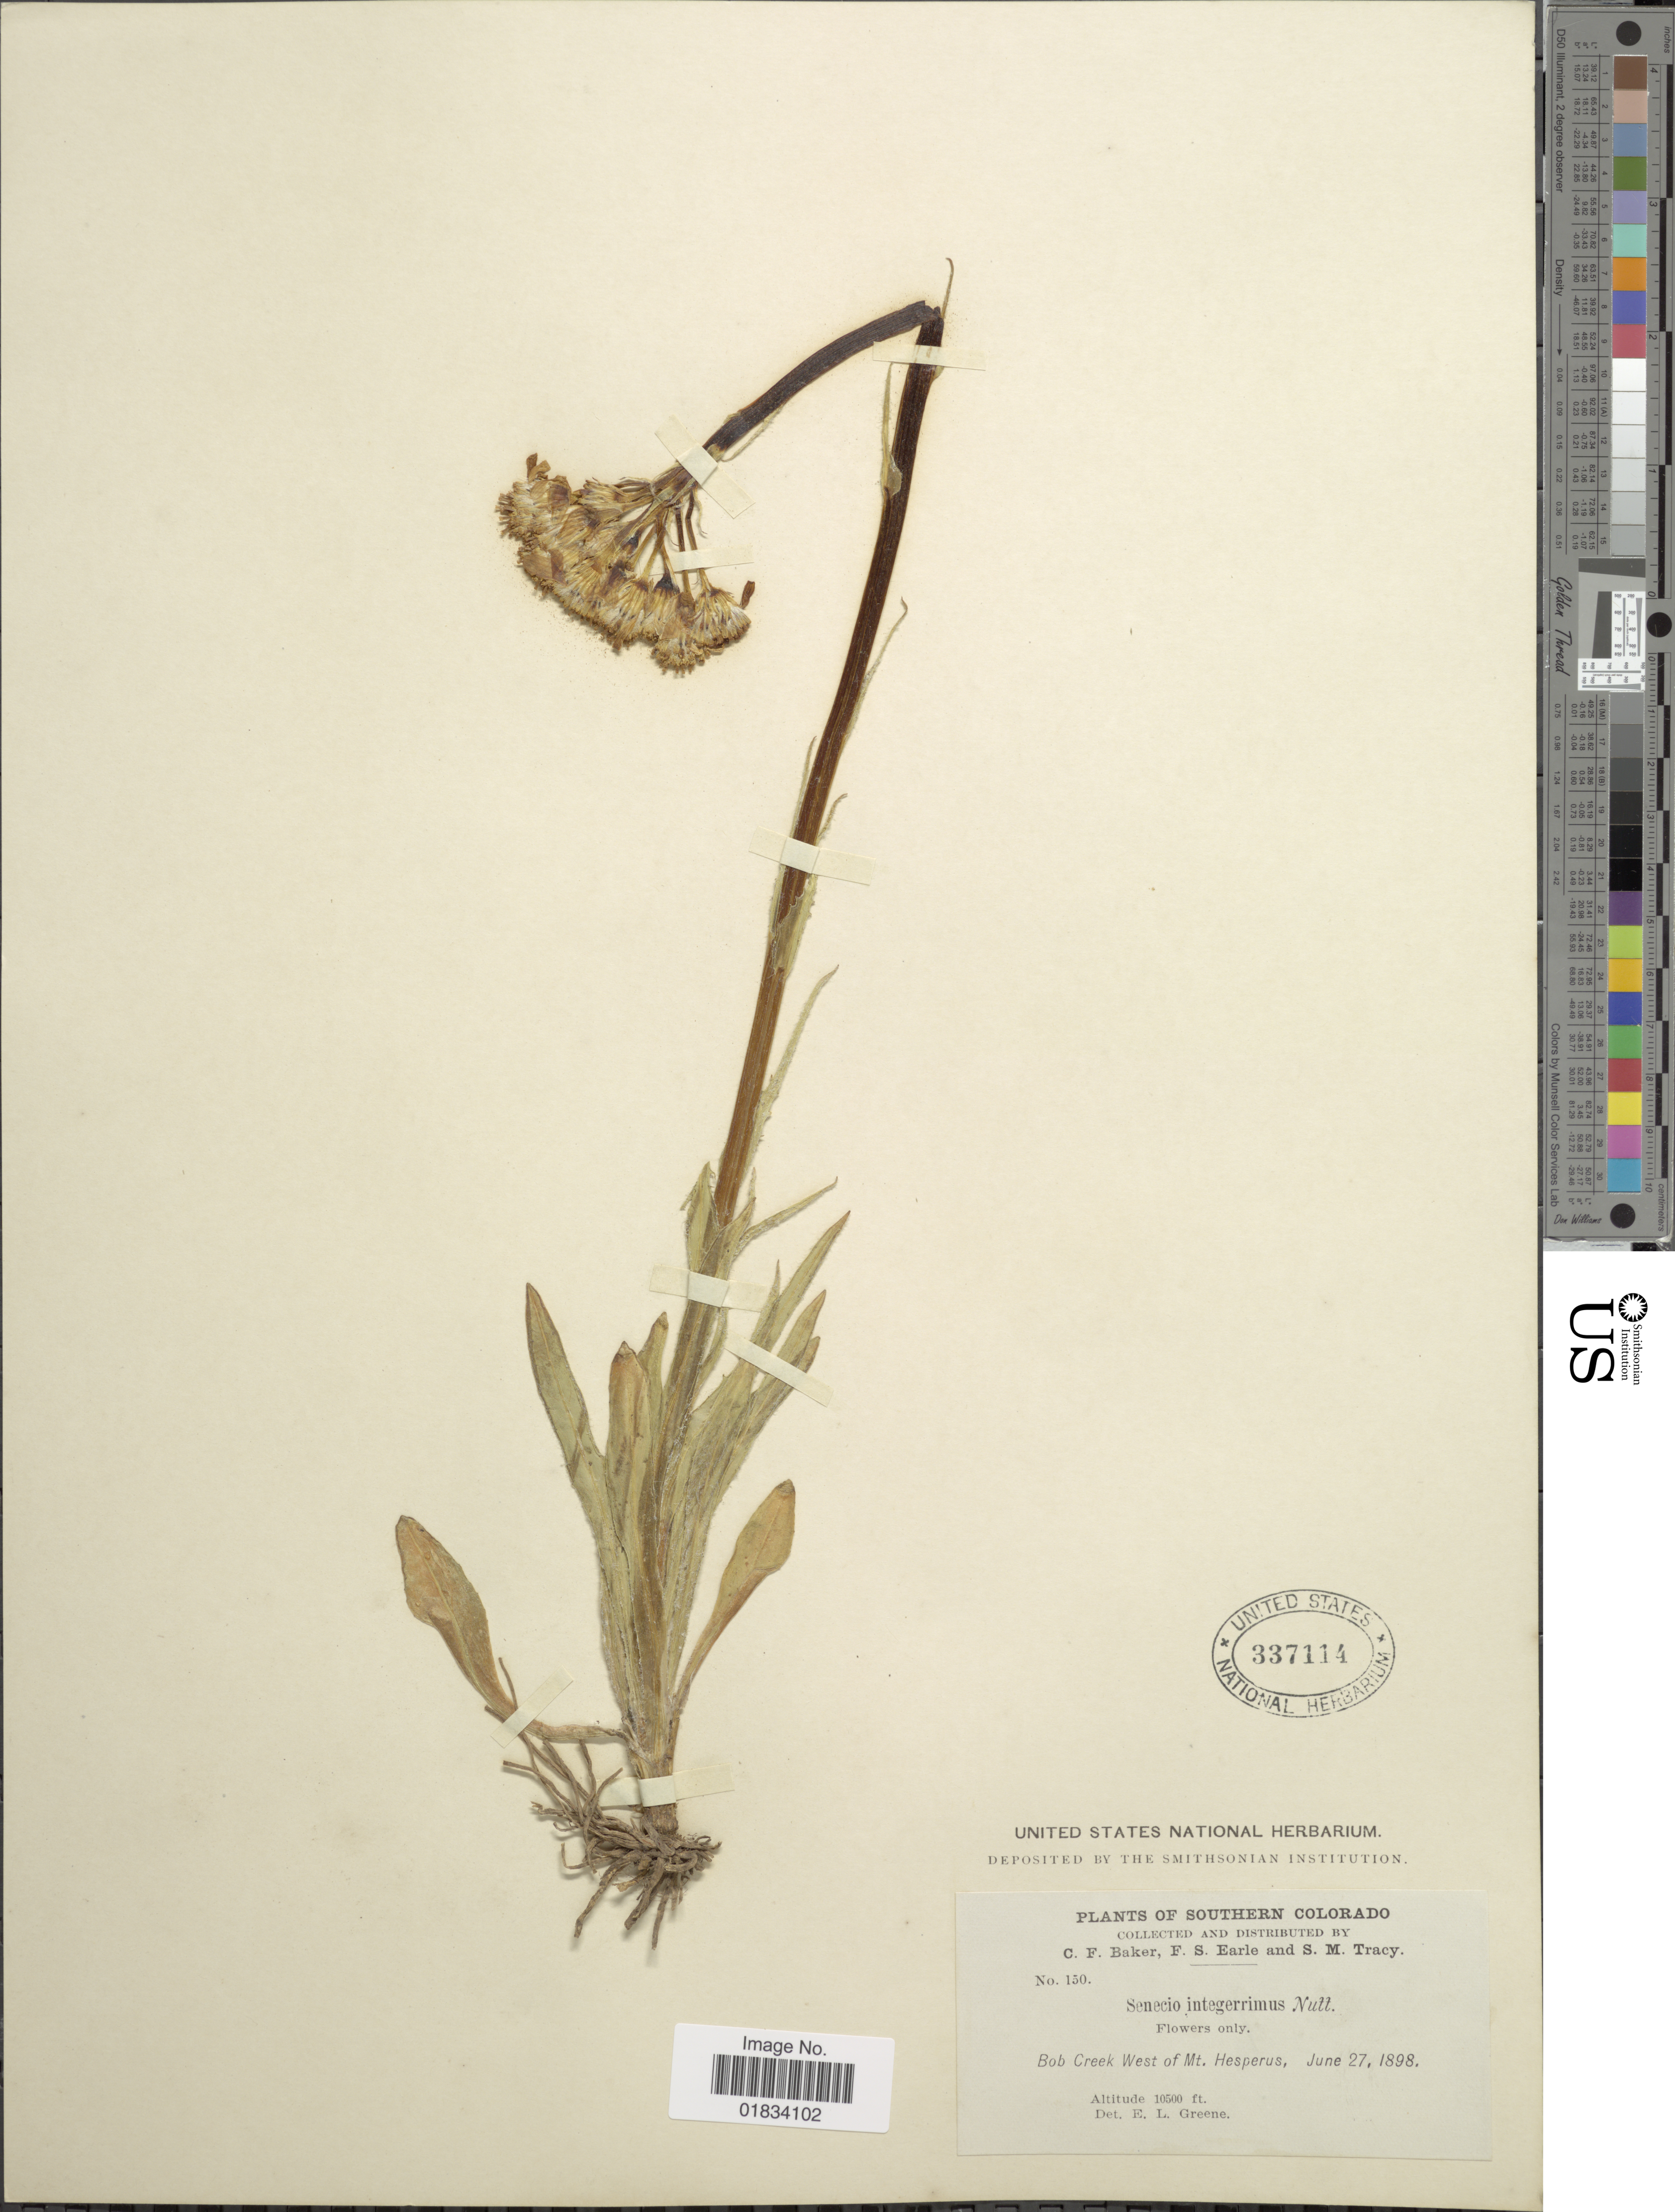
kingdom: Plantae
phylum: Tracheophyta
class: Magnoliopsida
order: Asterales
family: Asteraceae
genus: Senecio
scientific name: Senecio integerrimus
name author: Nutt.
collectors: C. F. Baker & S. M. Tracy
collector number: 150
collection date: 1898-06-27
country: United States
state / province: Colorado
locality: Southern Colorado, Bob Creek West of Mt. Hesperus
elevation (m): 3200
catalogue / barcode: US 337114